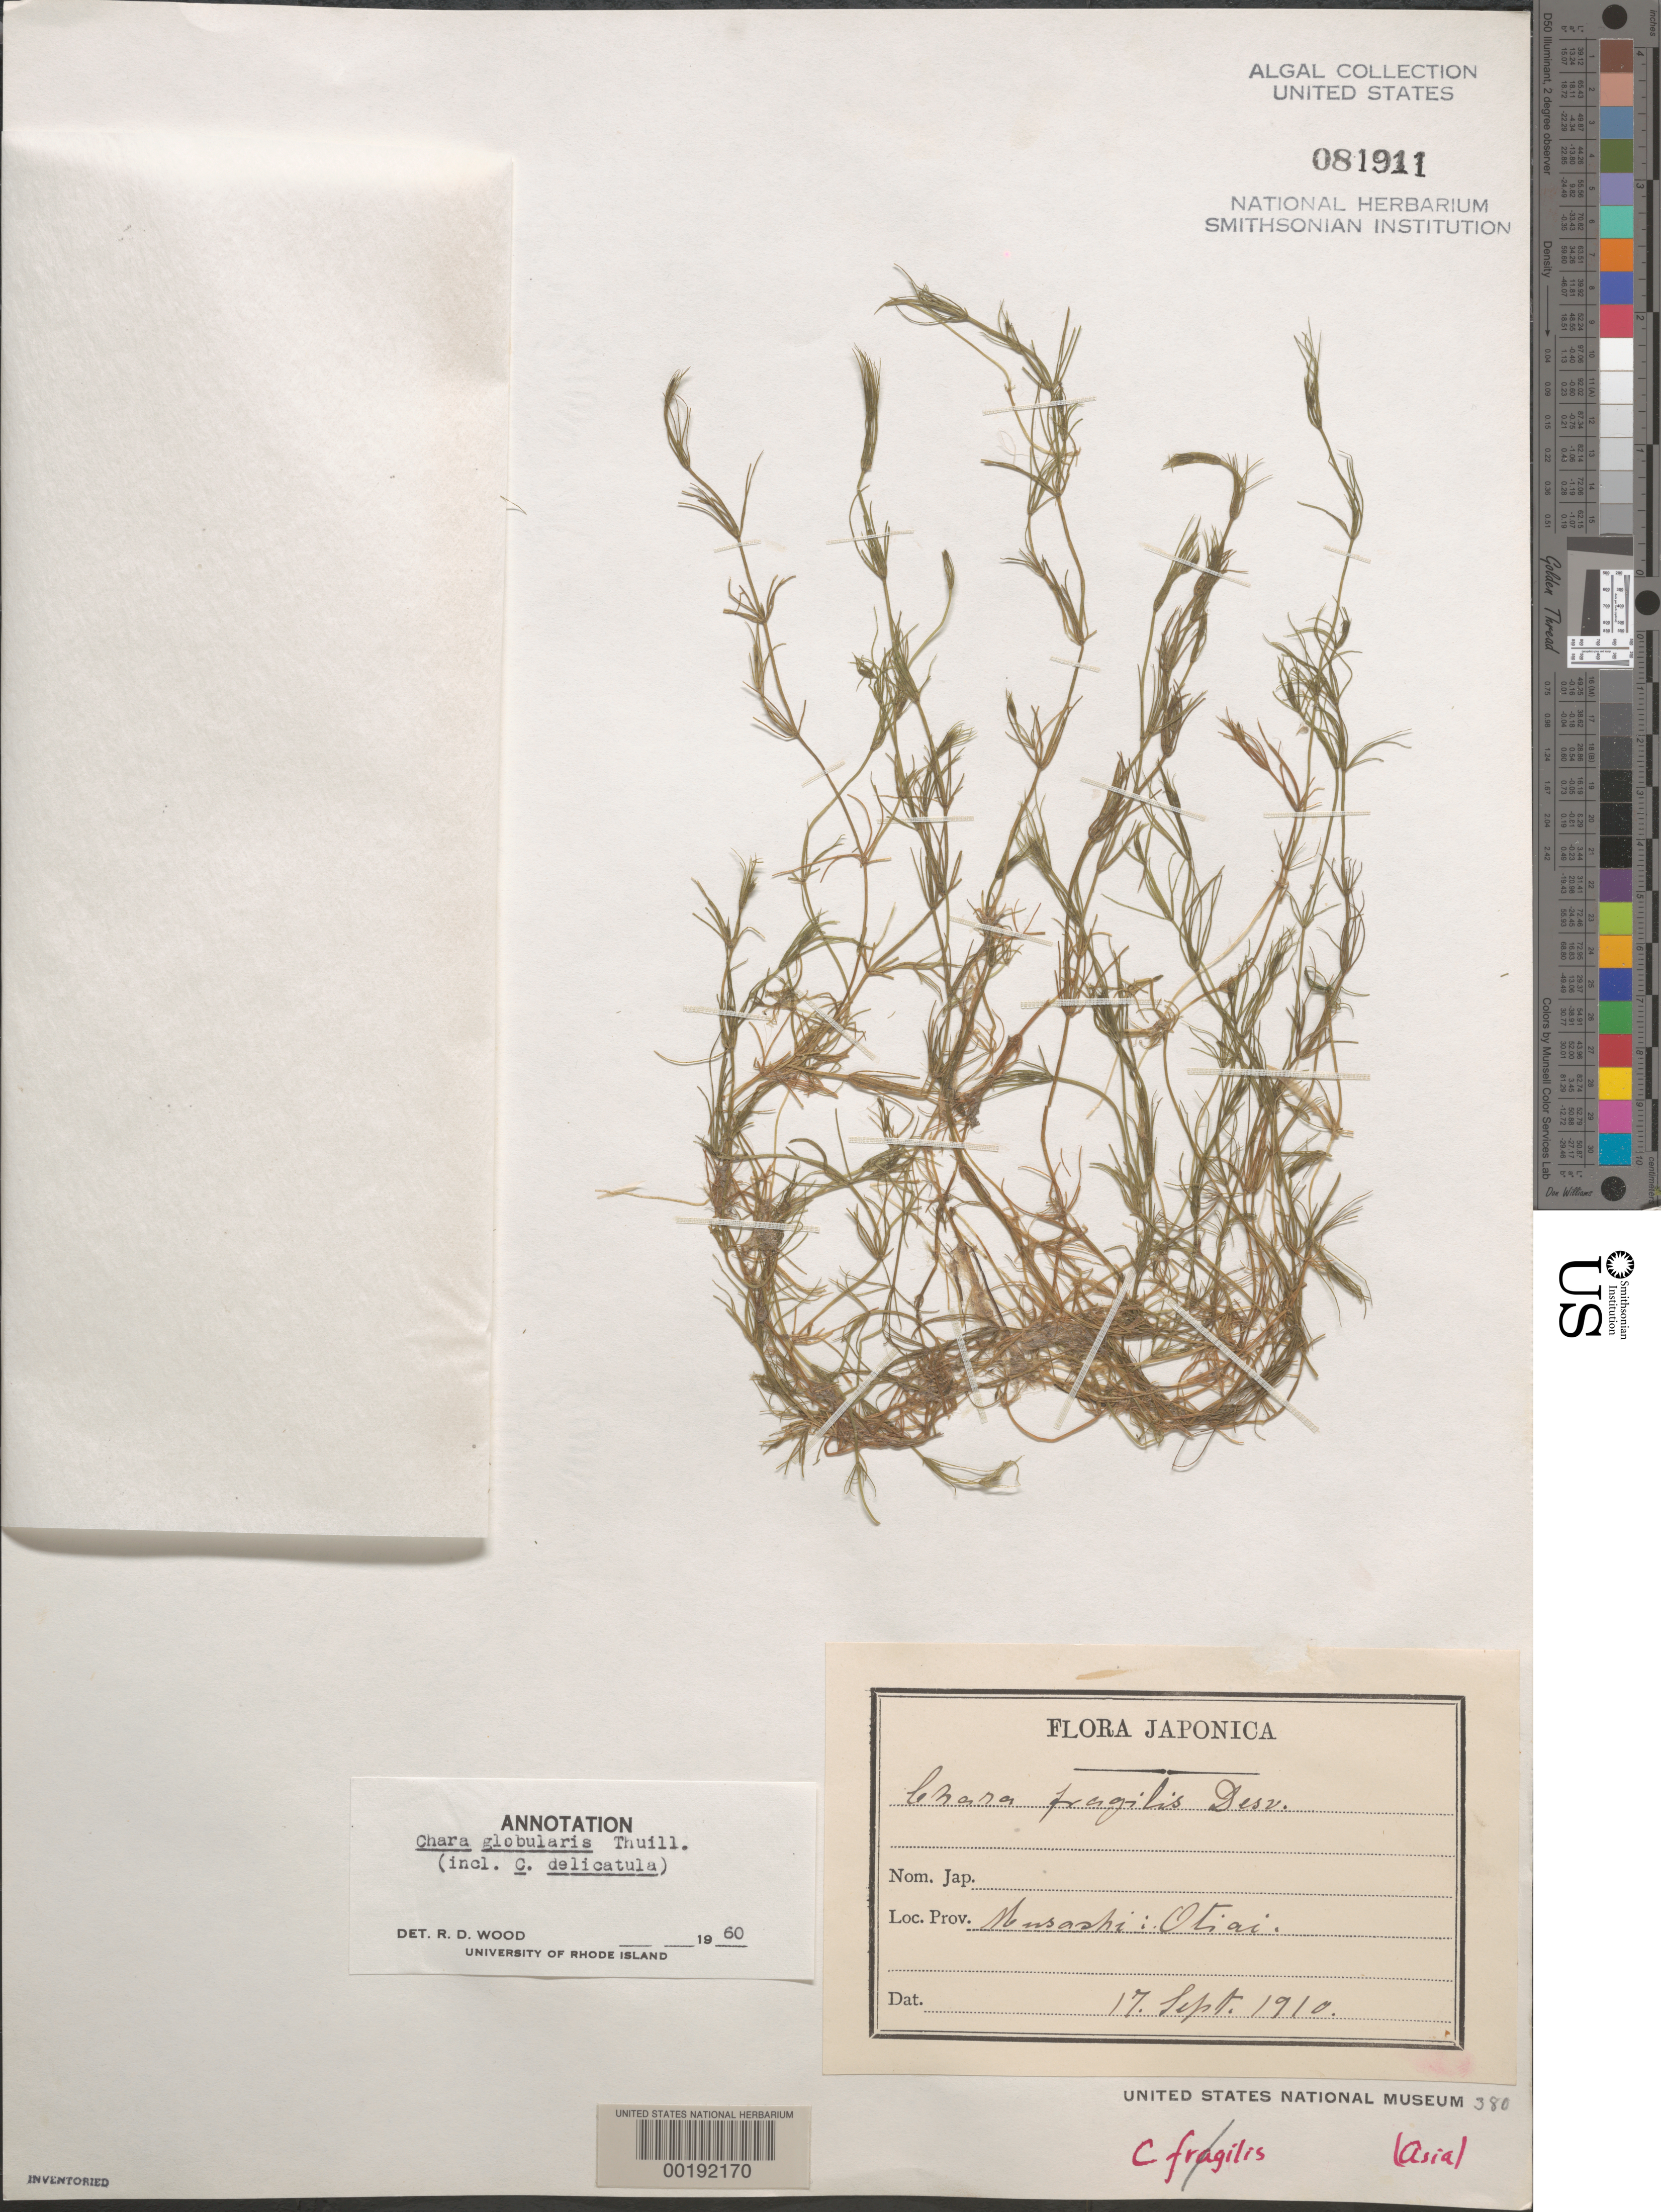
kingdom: Plantae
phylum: Charophyta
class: Charophyceae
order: Charales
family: Characeae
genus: Chara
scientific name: Chara globularis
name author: Thuiller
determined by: Wood, R. D.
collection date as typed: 17 Sep 1910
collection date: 1910-09-17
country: Japan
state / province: Okayama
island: Honshu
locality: Ochiai (Otiai)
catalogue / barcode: US 81911